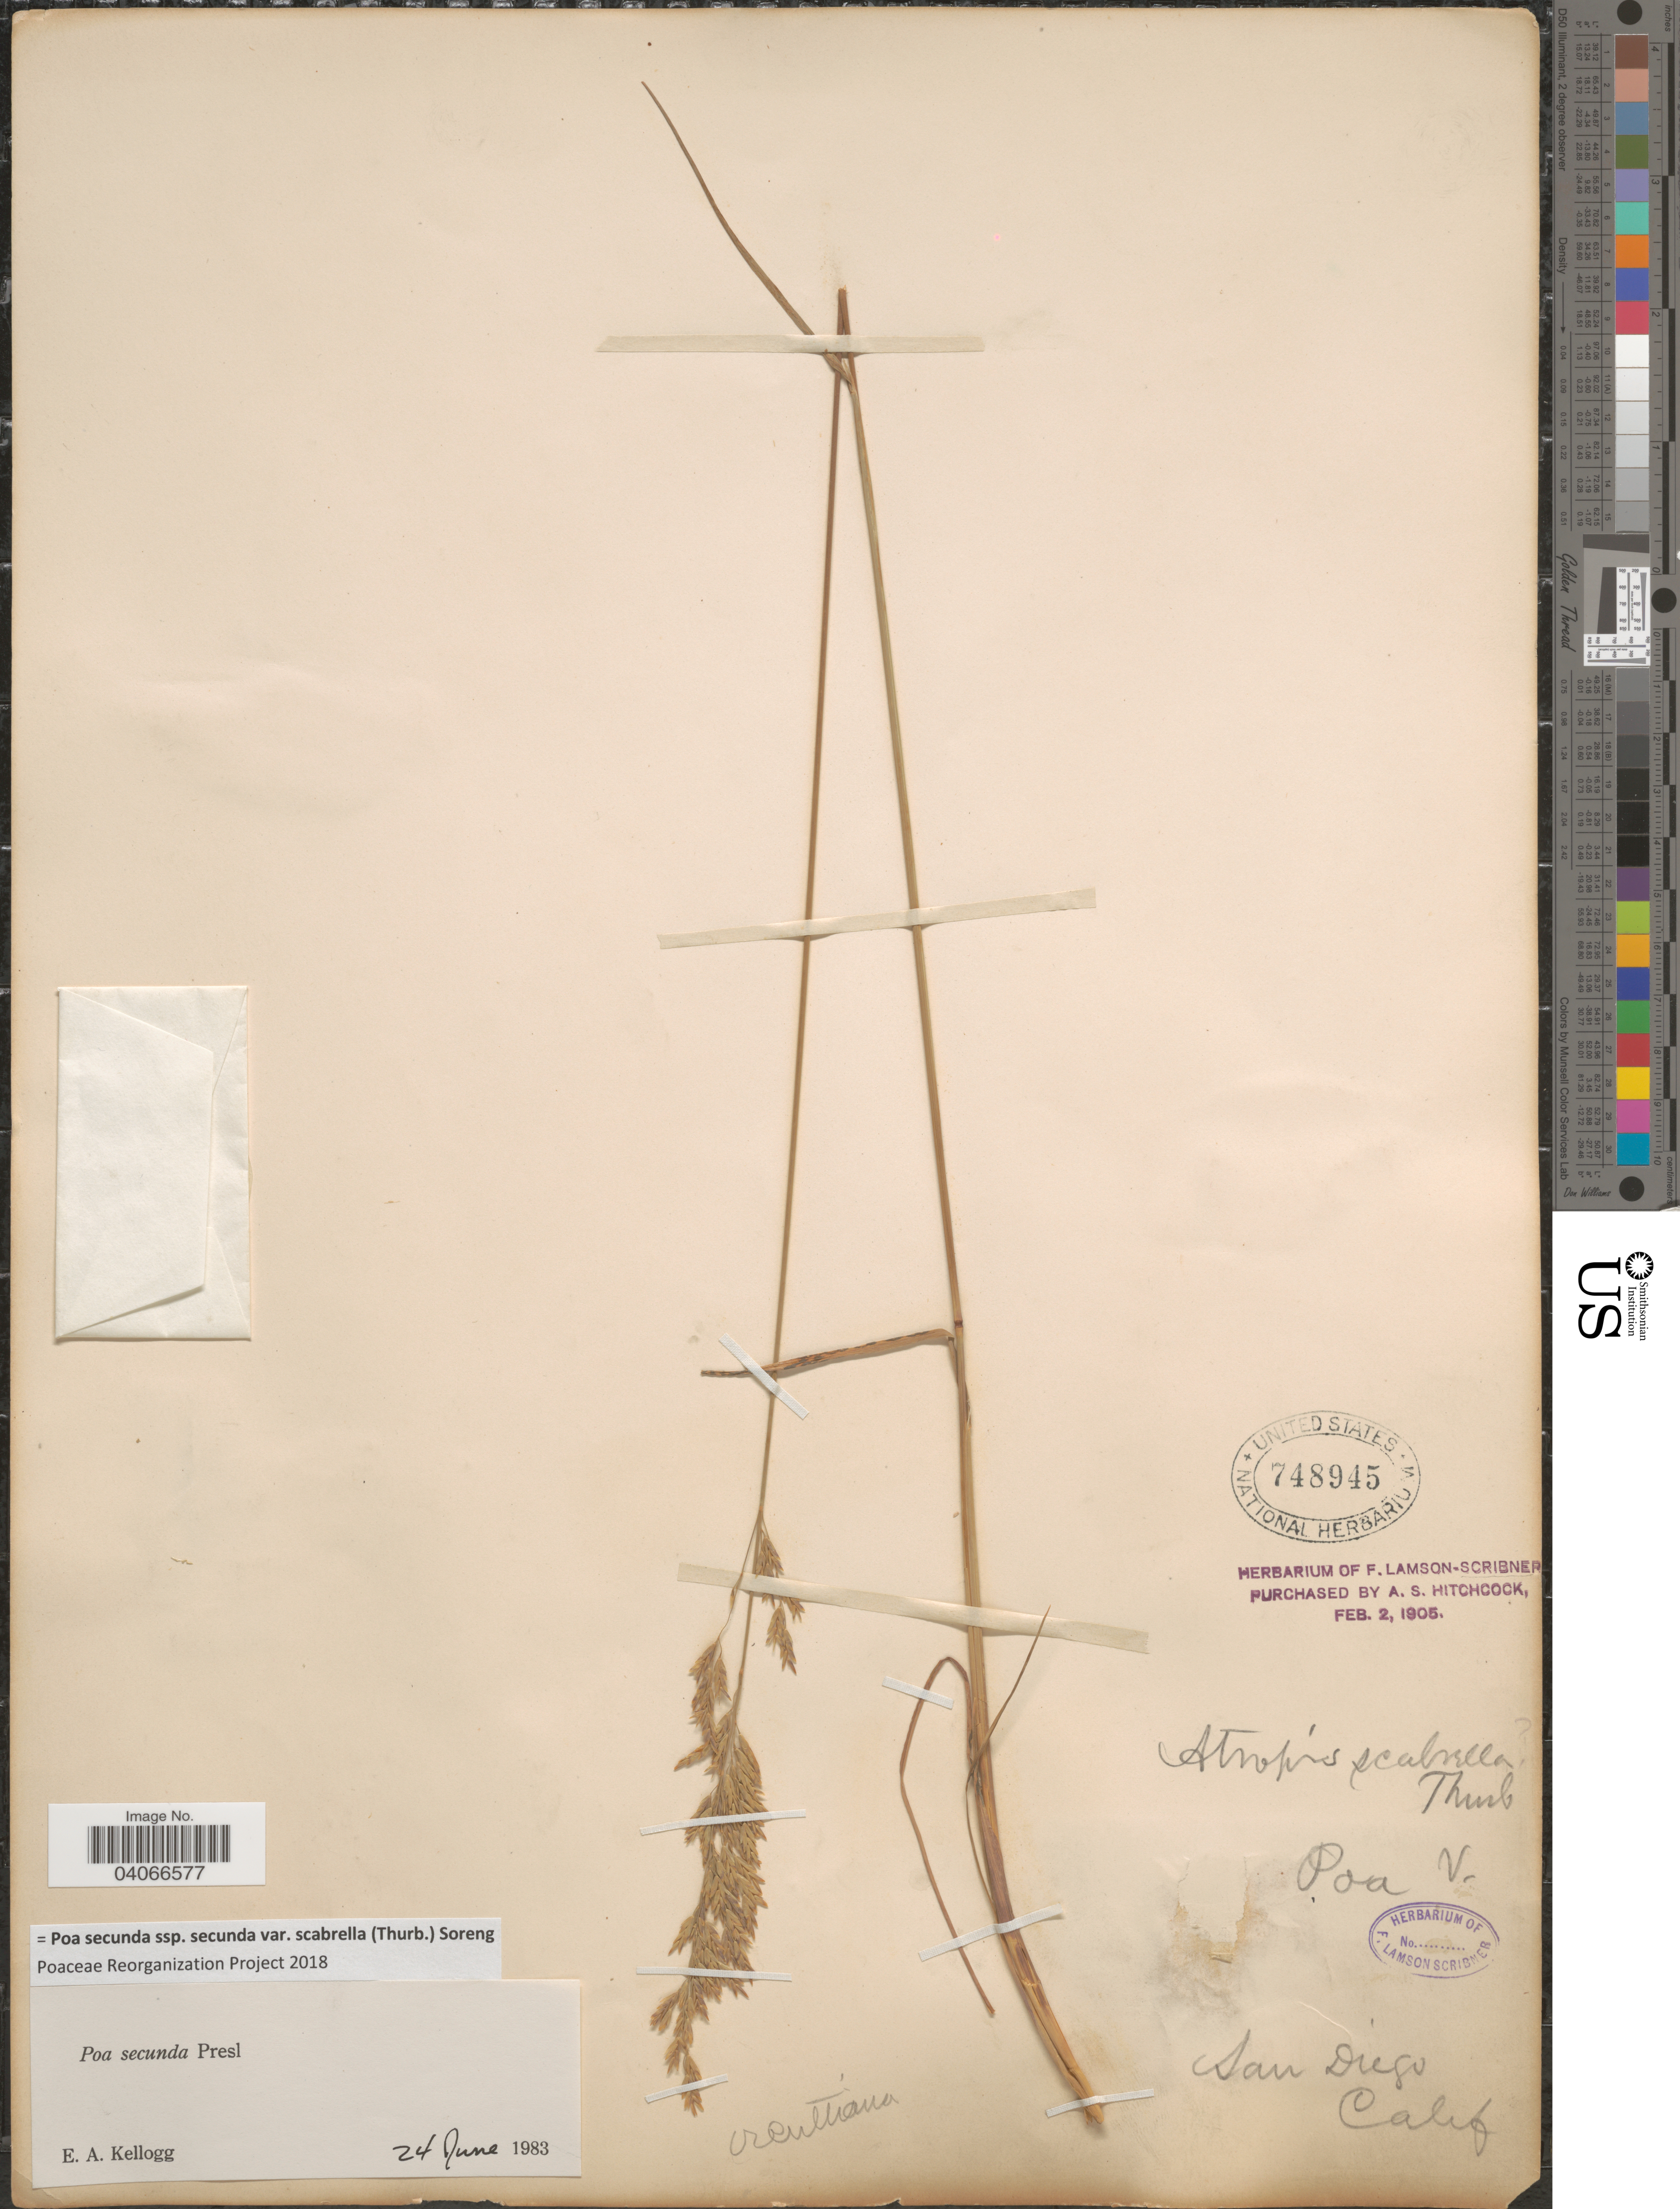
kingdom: Plantae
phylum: Tracheophyta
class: Liliopsida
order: Poales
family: Poaceae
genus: Poa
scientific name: Poa secunda subsp. secunda var. scabrella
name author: (Thurb.) Soreng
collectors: ex herb. F. Lamson Scribner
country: United States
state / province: California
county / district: San Diego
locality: San Diego.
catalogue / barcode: US 748945